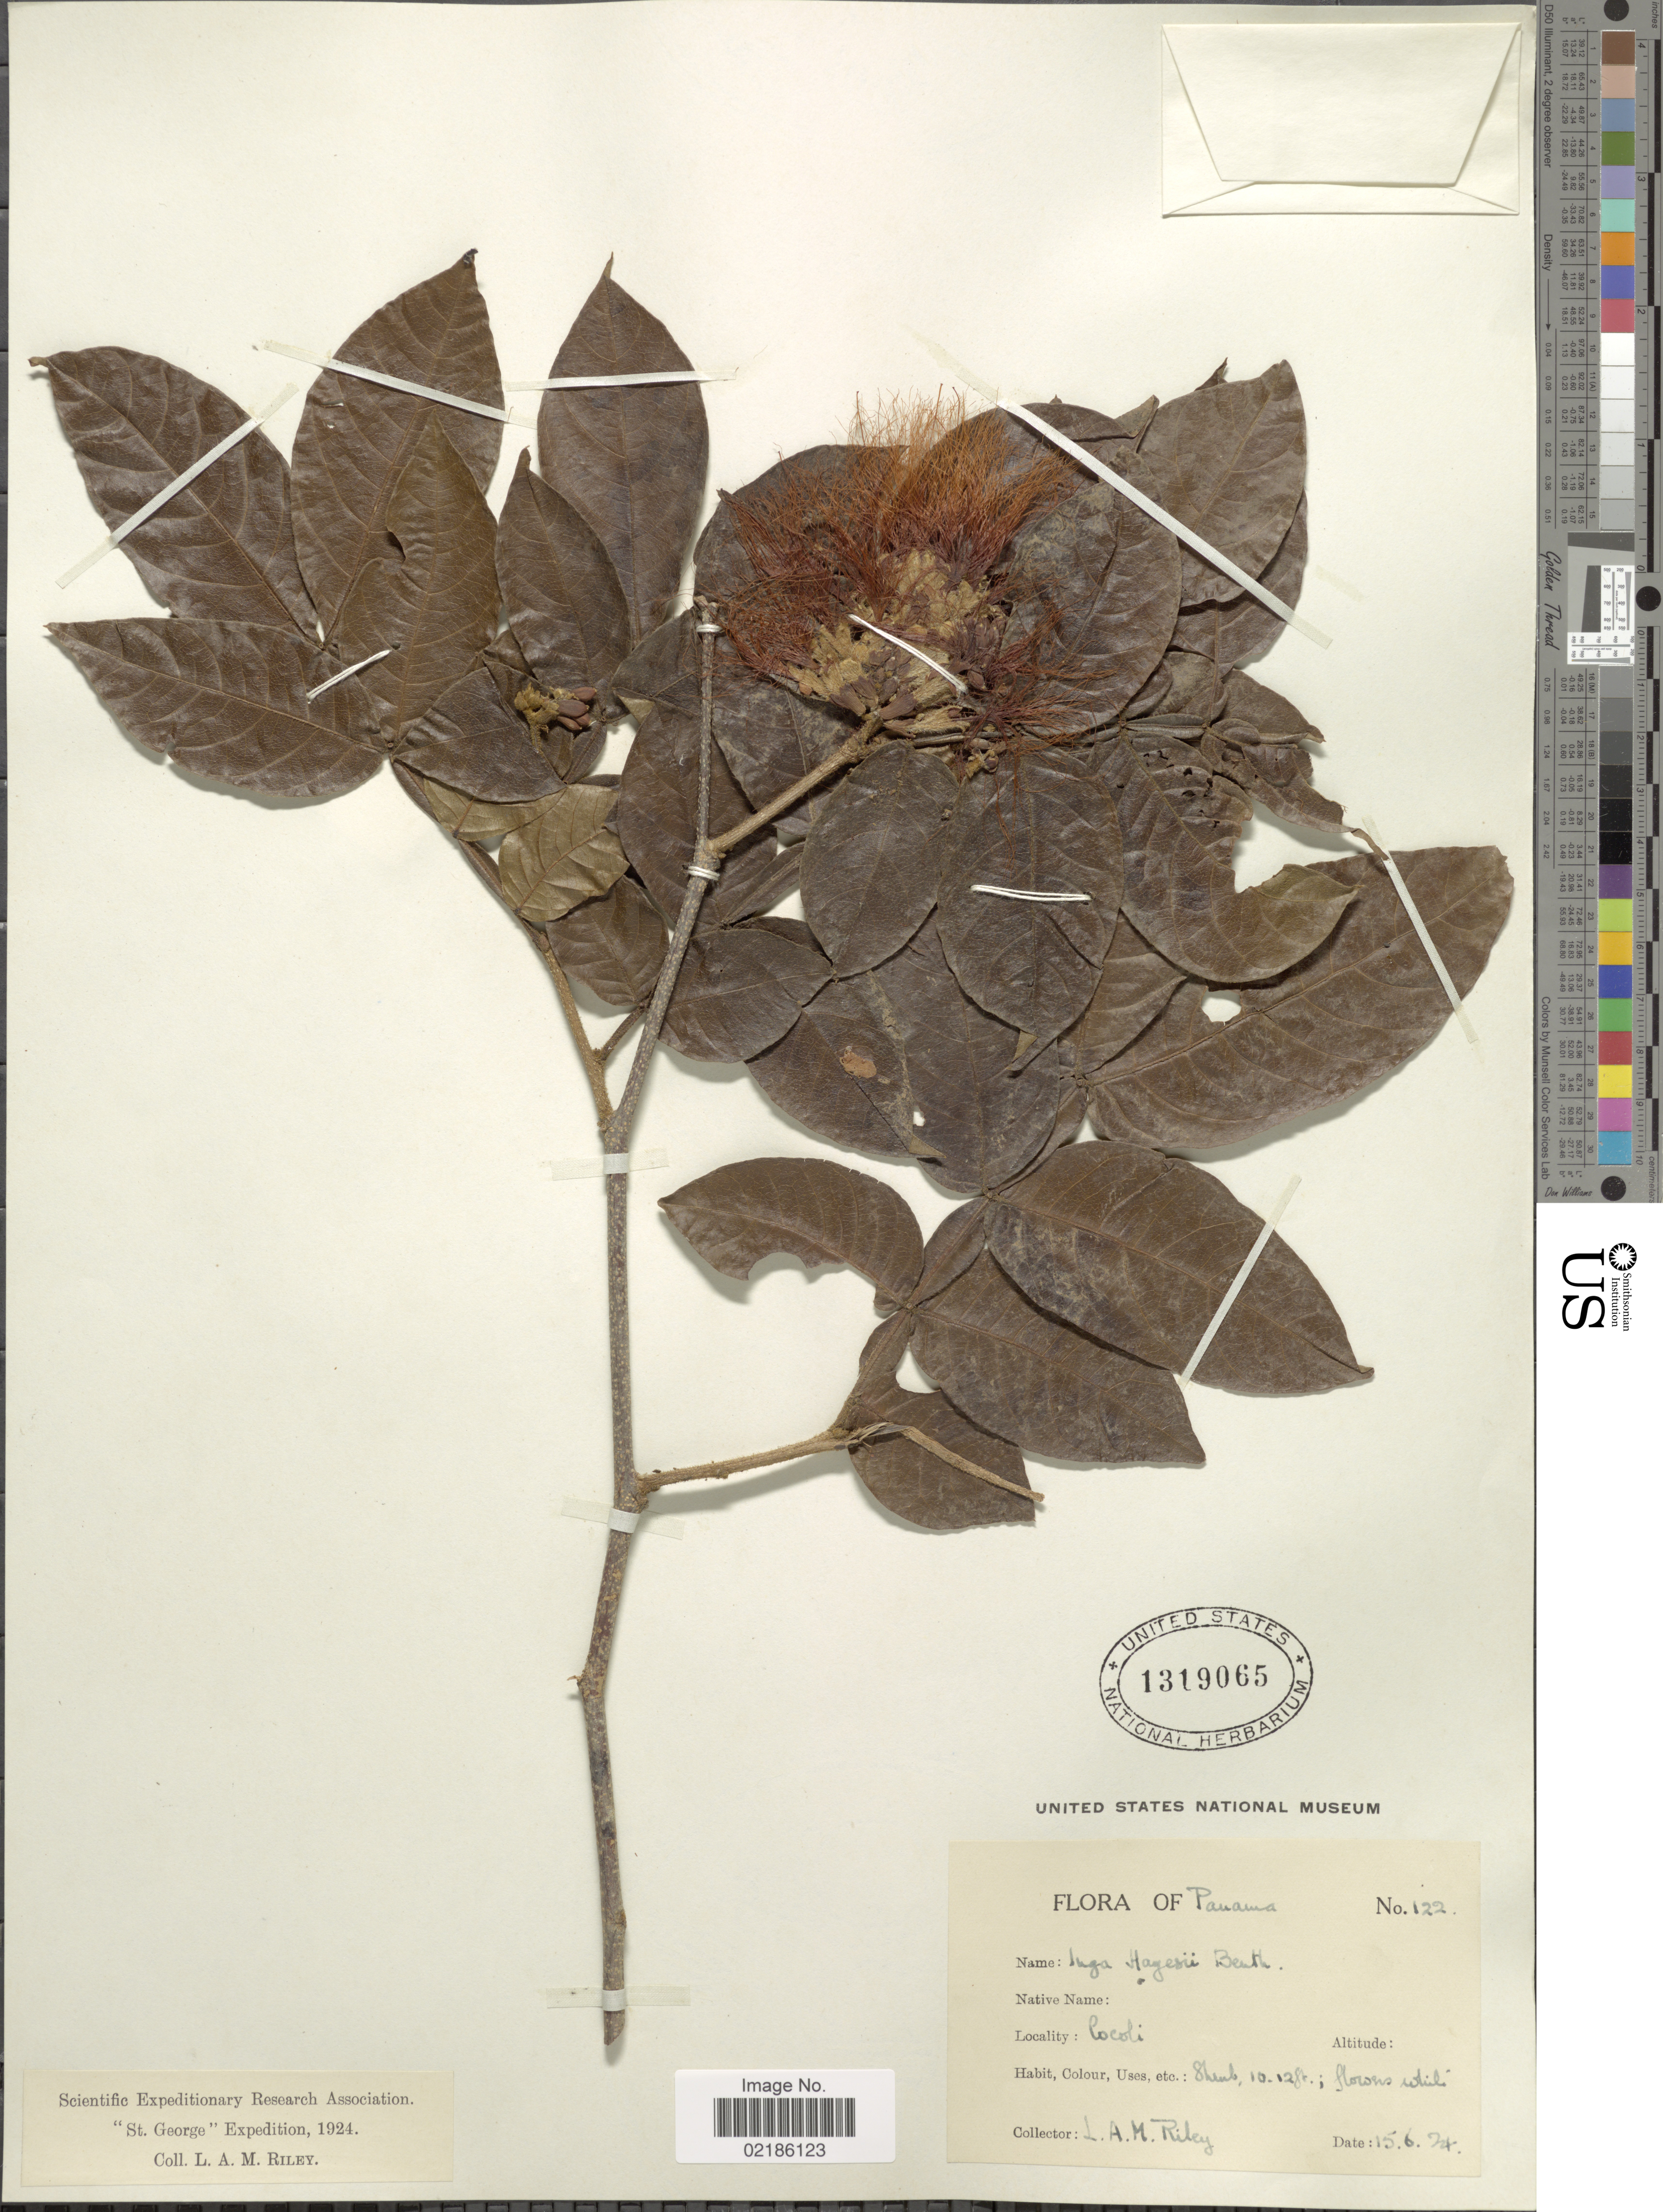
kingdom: Plantae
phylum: Tracheophyta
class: Magnoliopsida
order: Fabales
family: Fabaceae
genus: Inga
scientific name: Inga hayesii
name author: Benth.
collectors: L. A. M. Riley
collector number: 122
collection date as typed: Transcribed d/m/y: 15/6/24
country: Panama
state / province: Panamá Oeste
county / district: Canal Zone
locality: Cocoli.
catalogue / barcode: US 1319065